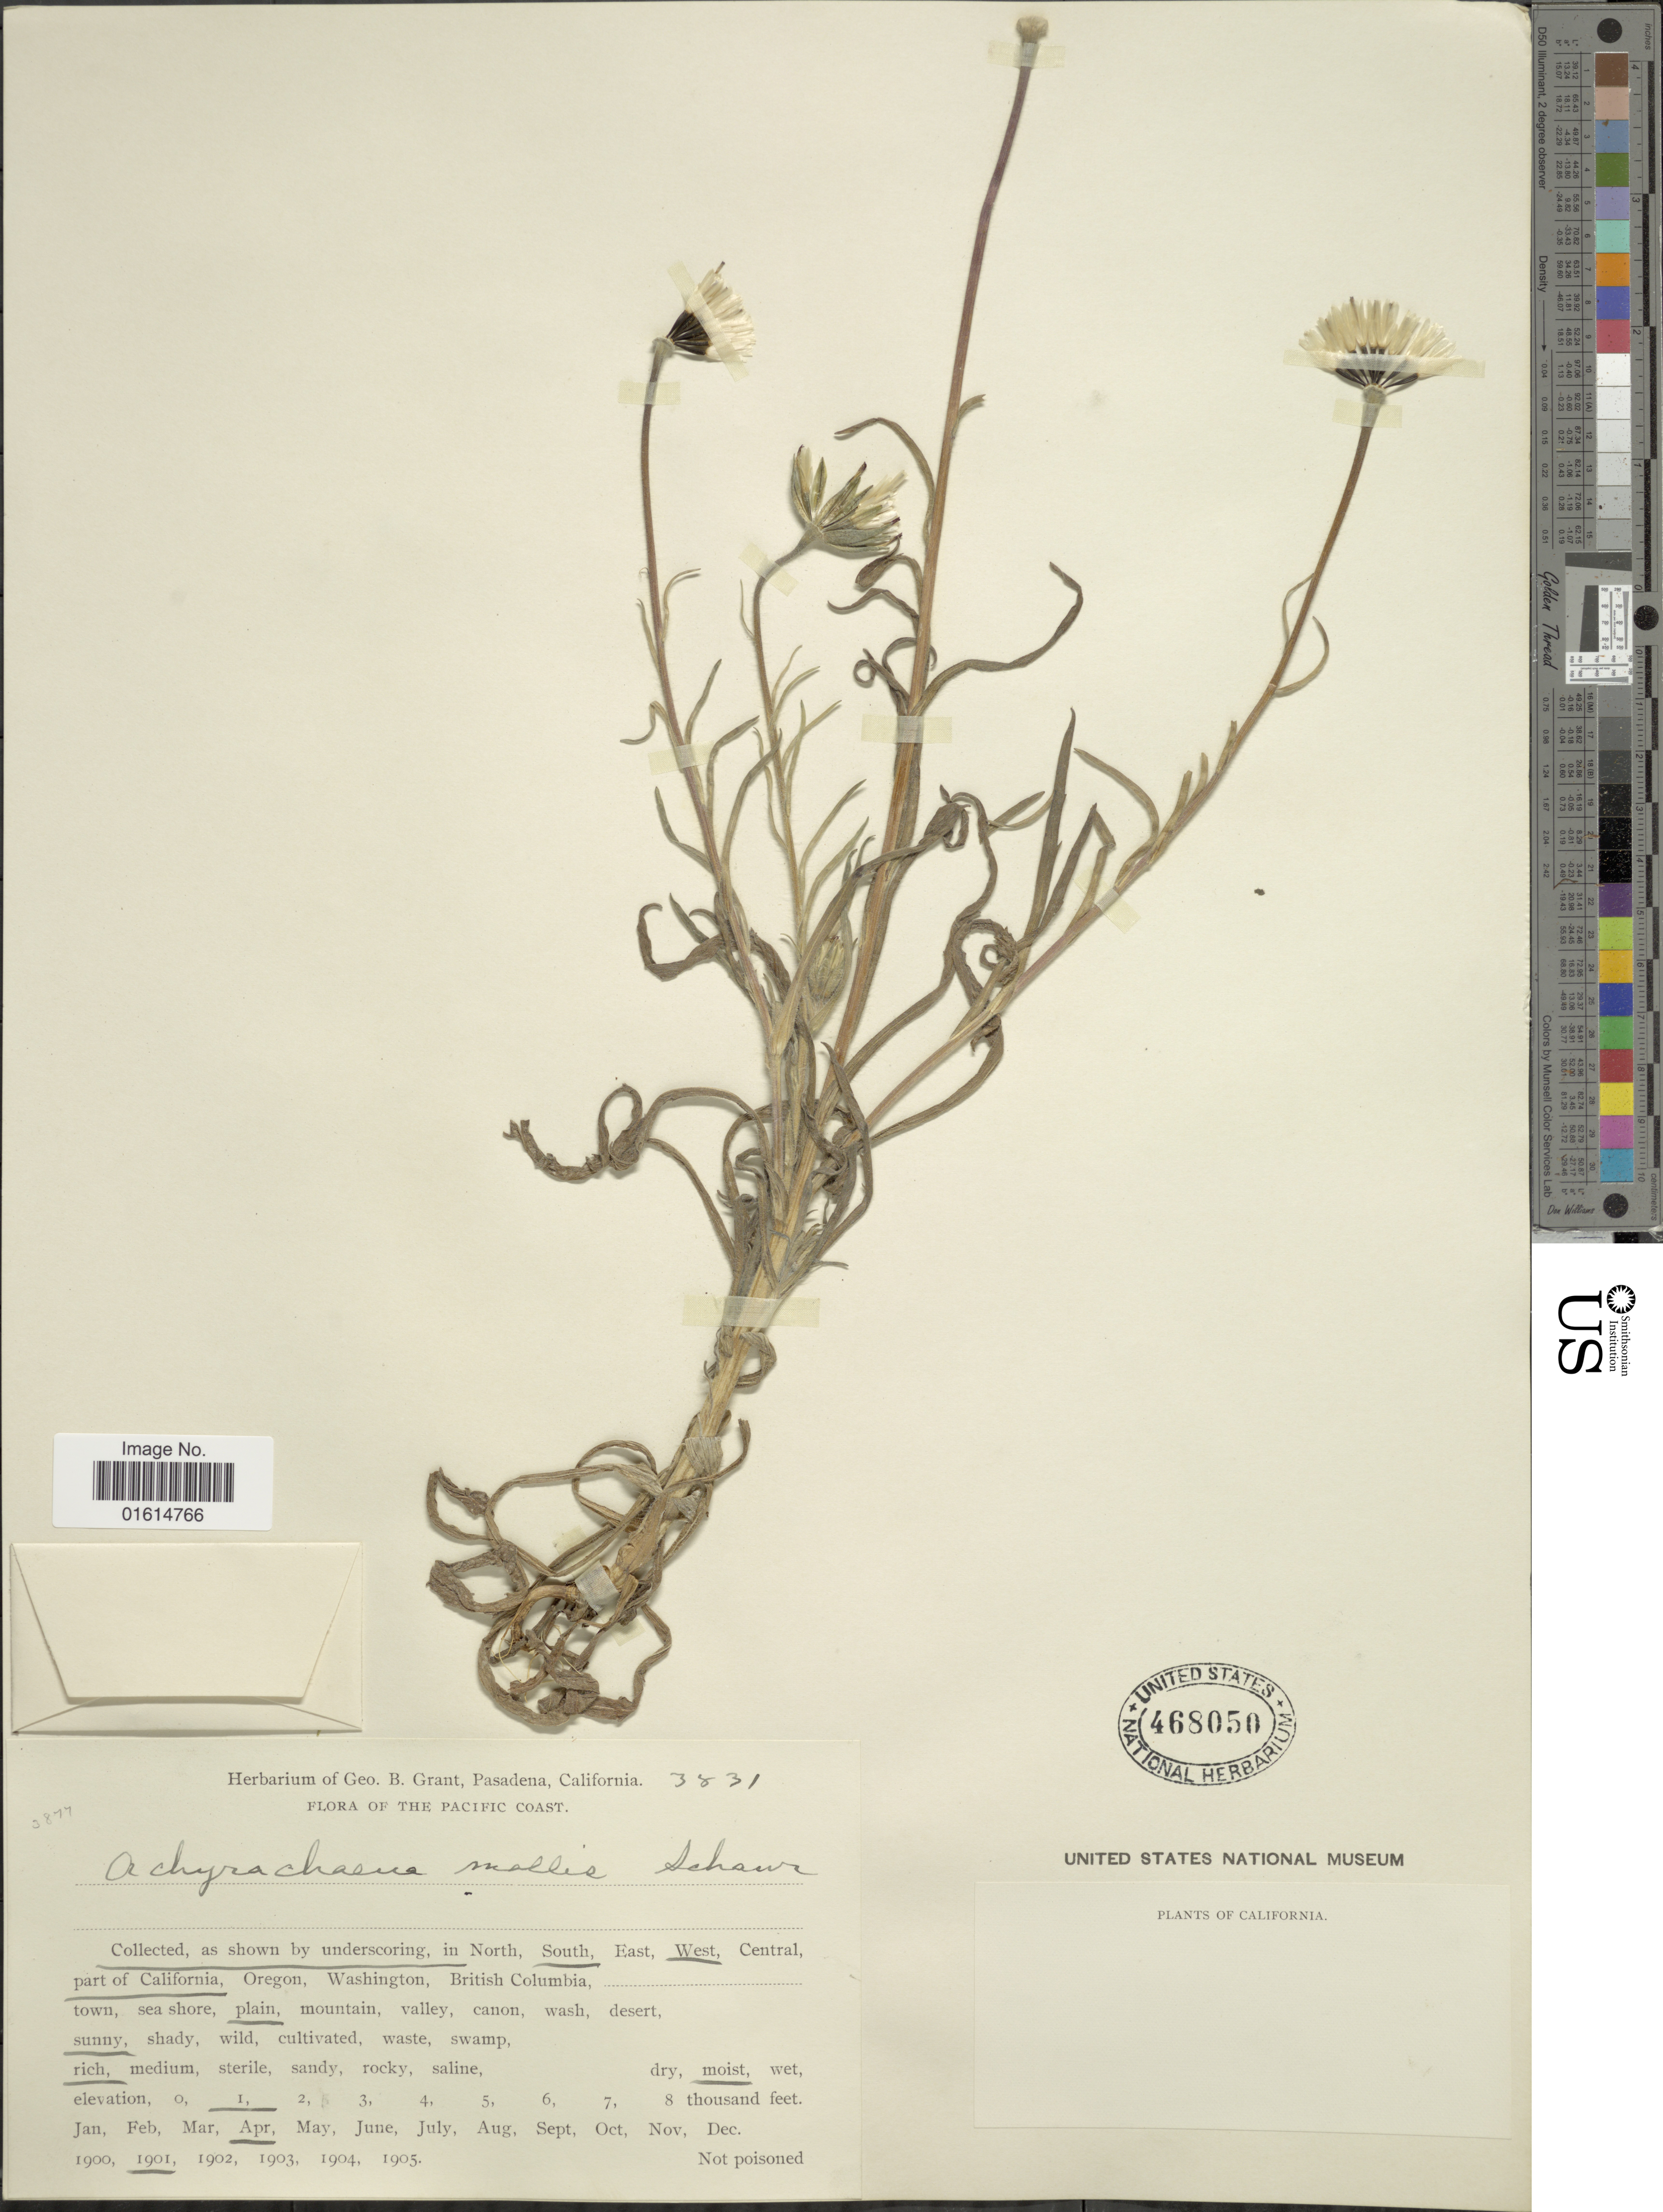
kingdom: Plantae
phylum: Tracheophyta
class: Magnoliopsida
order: Asterales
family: Asteraceae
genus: Achyrachaena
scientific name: Achyrachaena mollis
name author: Schauer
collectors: ex herb. G. B. Grant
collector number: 3831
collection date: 1901-04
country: United States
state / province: California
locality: South, West part of California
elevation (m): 305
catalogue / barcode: US 468050